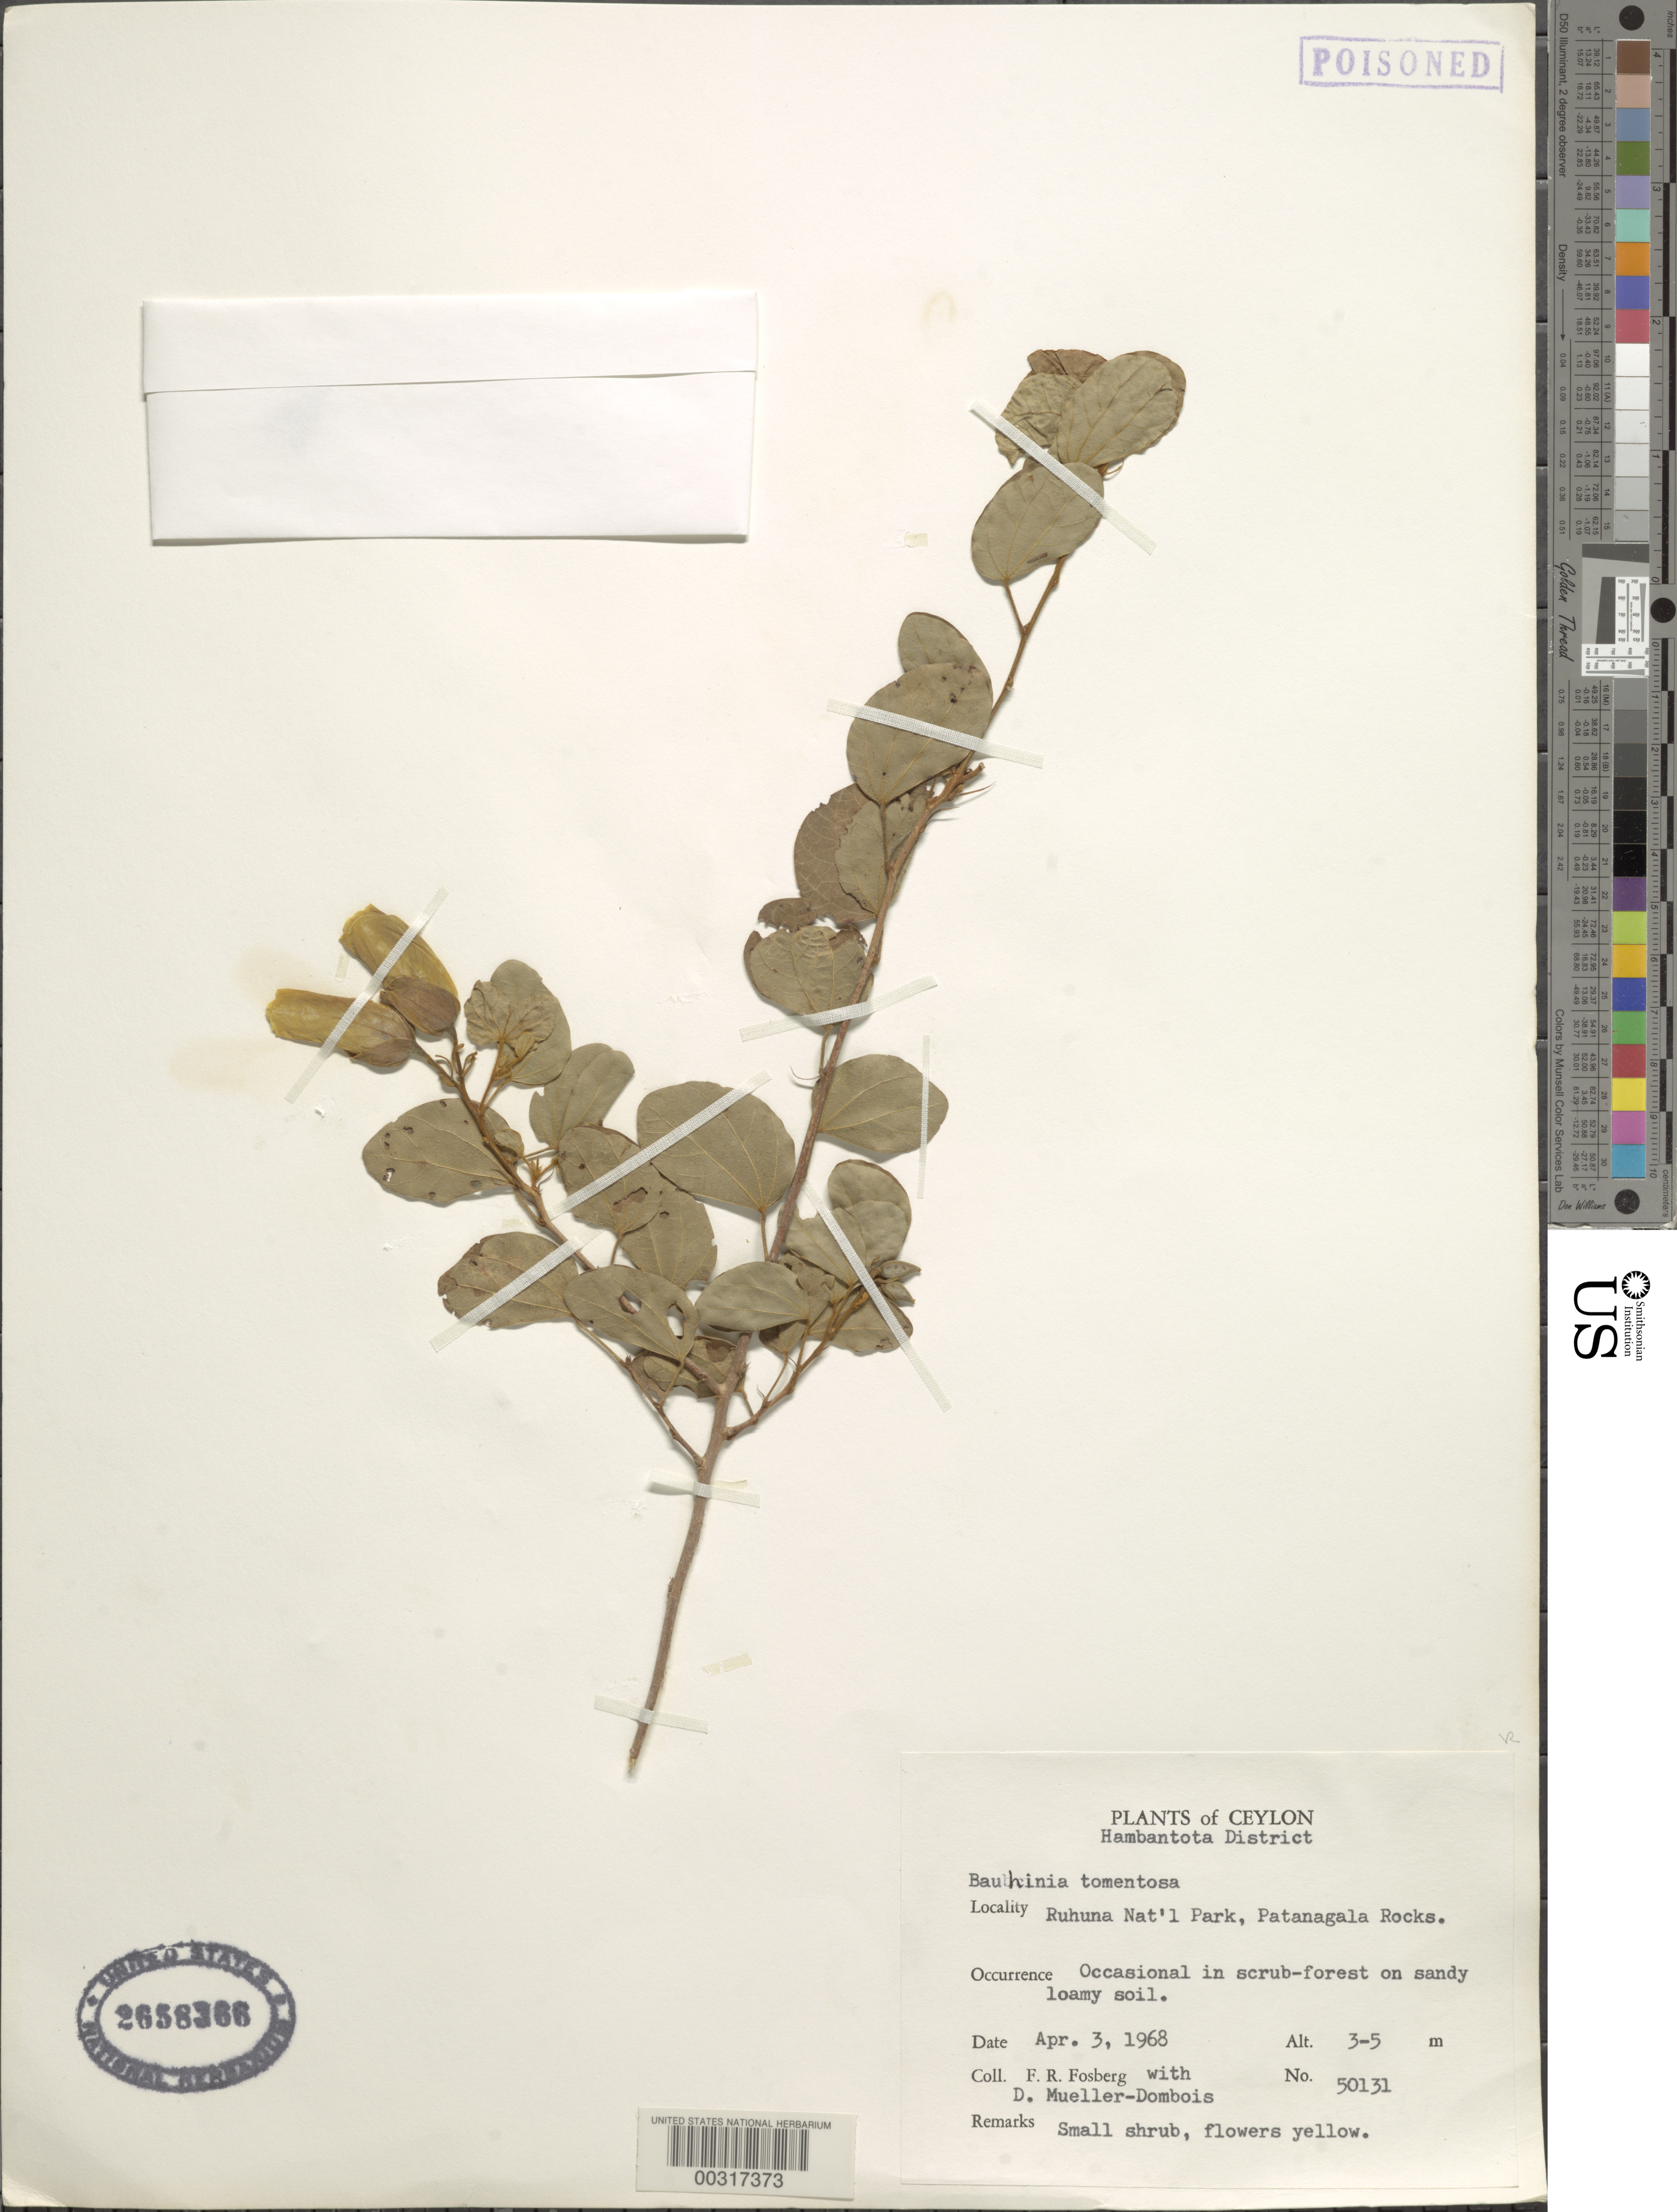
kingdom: Plantae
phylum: Tracheophyta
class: Magnoliopsida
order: Fabales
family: Fabaceae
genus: Bauhinia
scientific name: Bauhinia tomentosa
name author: L.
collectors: F. R. Fosberg & D. Mueller-Dombois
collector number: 50131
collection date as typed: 03 Apr 1968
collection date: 1968-04-03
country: Sri Lanka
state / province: Southern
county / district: Hambantota Dist.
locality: Ruhuna national park, patanagala rocks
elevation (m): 3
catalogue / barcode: US 2658366